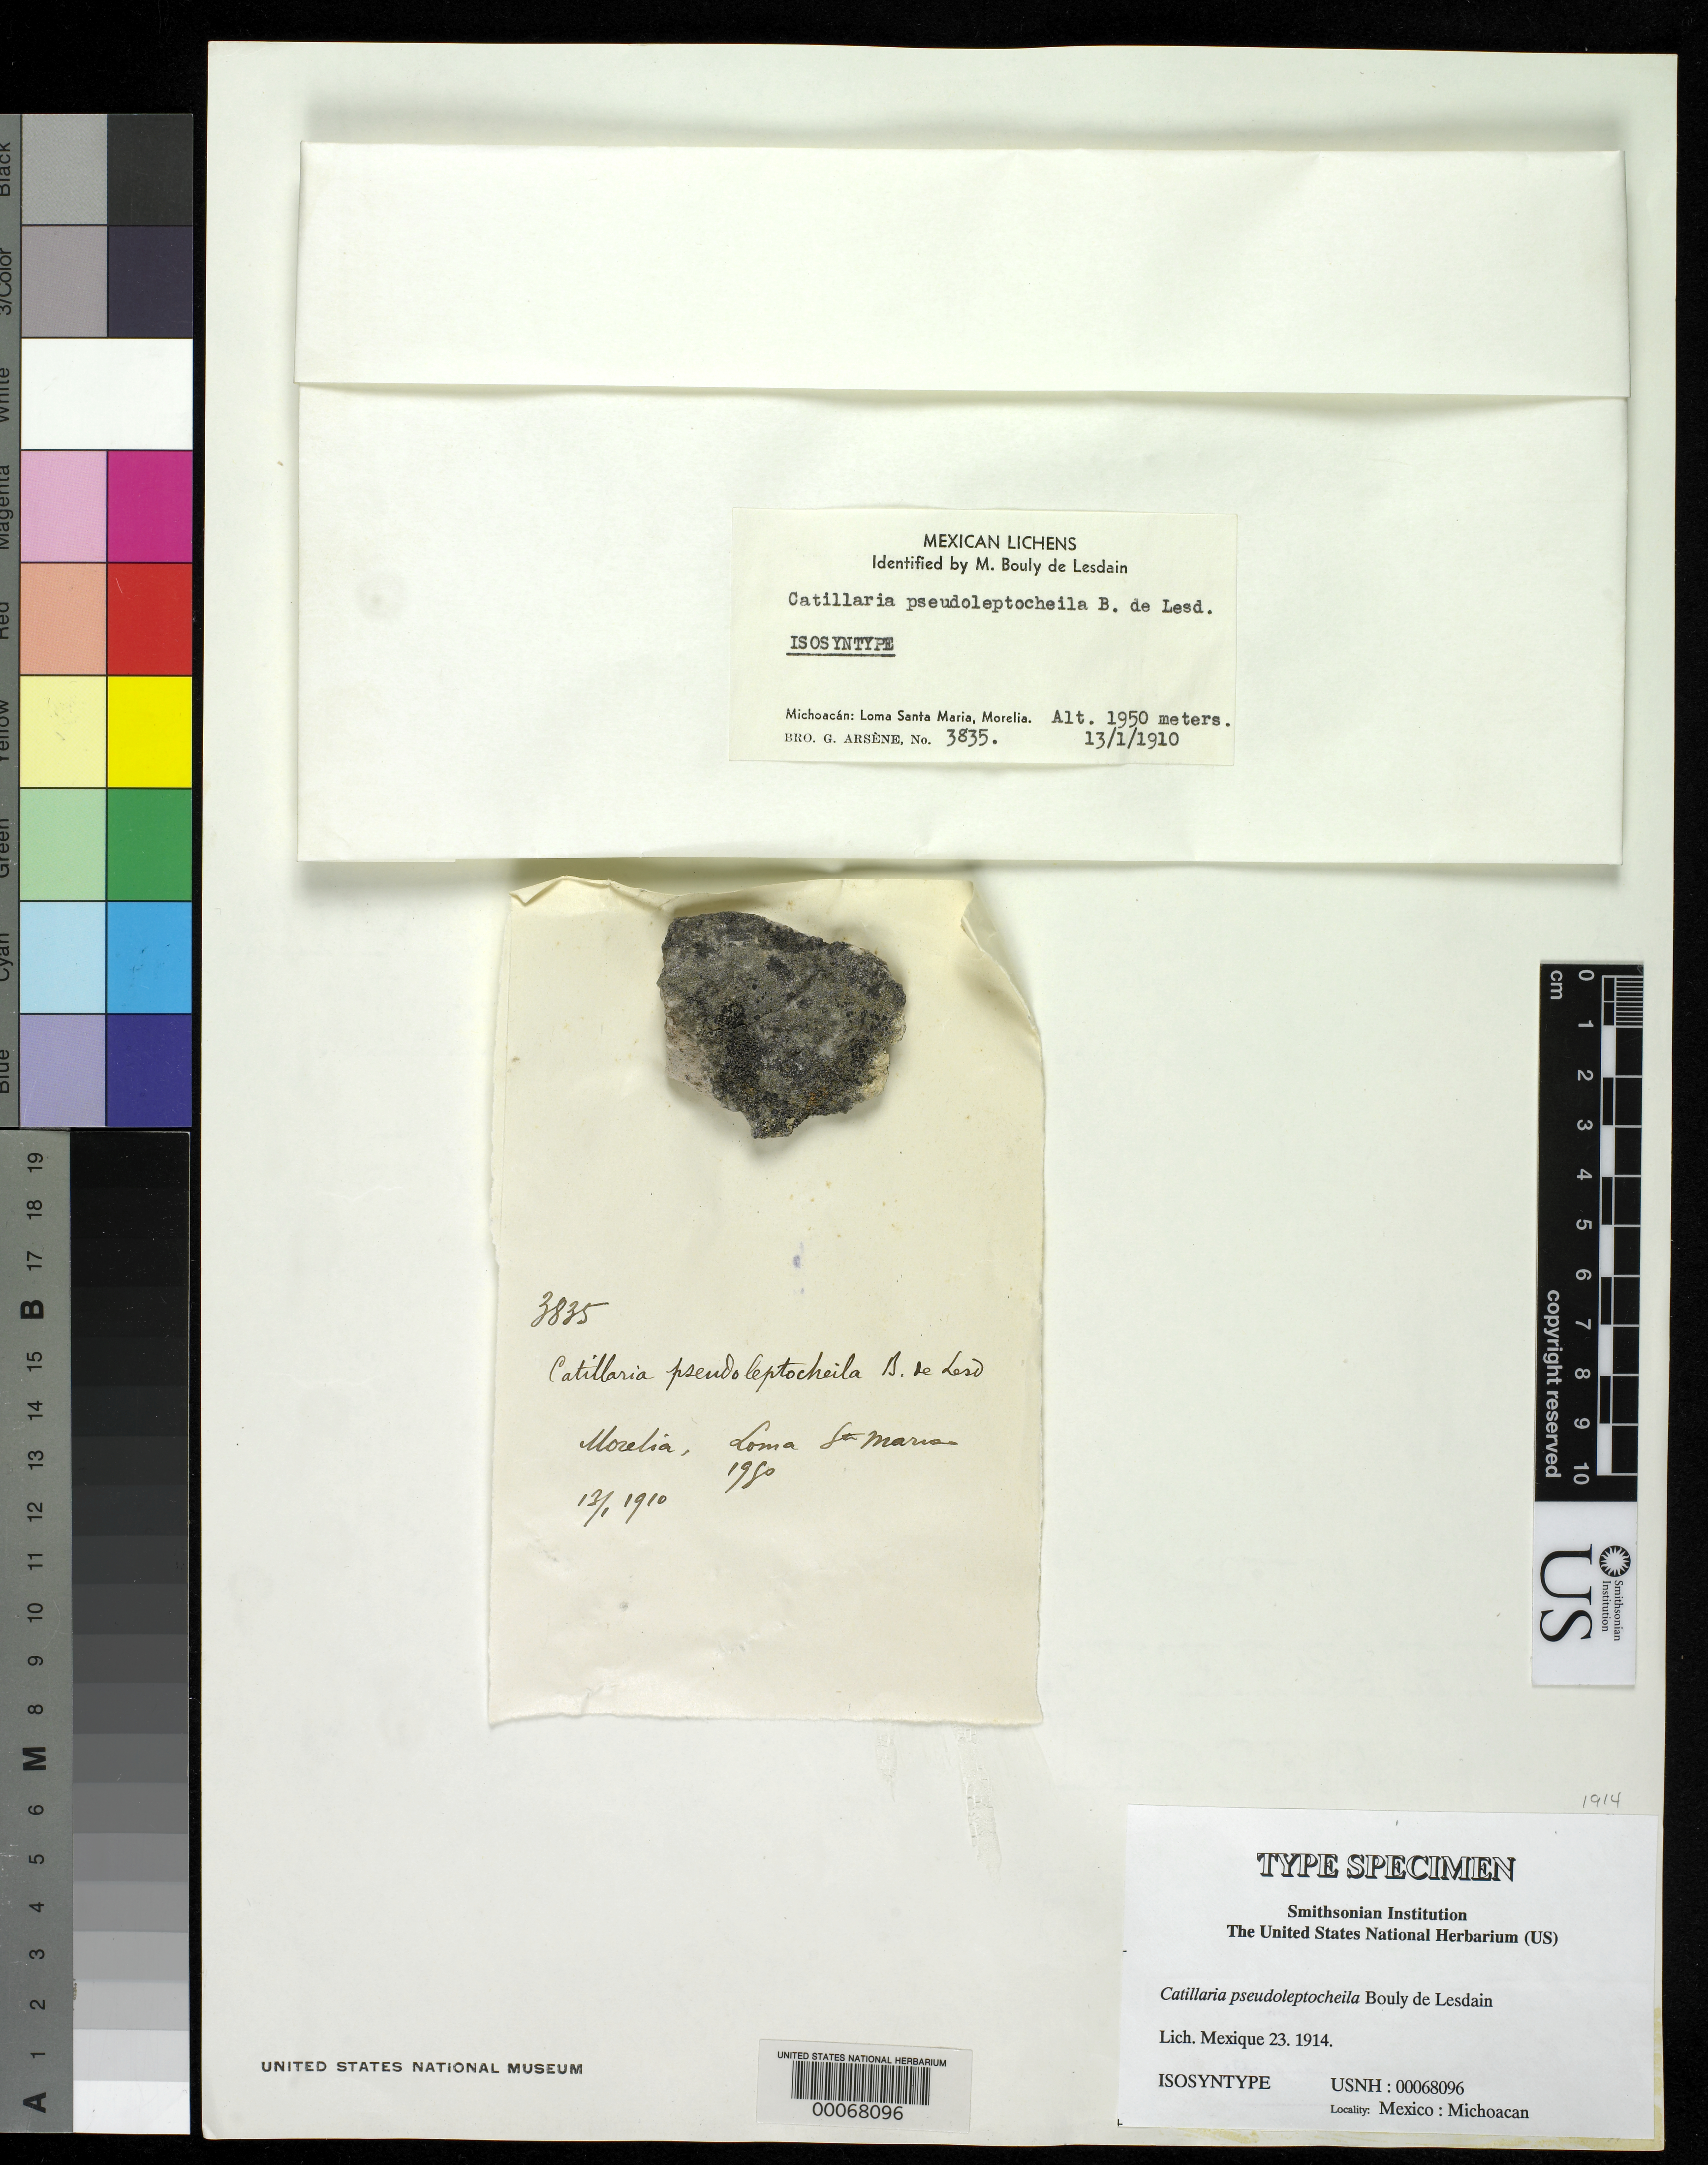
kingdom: Fungi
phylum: Ascomycota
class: Lecanoromycetes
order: Lecanorales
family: Catillariaceae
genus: Catillaria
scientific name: Catillaria pseudoleptocheila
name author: B. de Lesd.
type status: Isosyntype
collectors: Bro. G. Arsène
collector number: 3835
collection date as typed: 13 Jan 1910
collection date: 1910-01-13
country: Mexico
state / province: Michoacán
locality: Loma Santa Maria, Morelia.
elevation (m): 1950